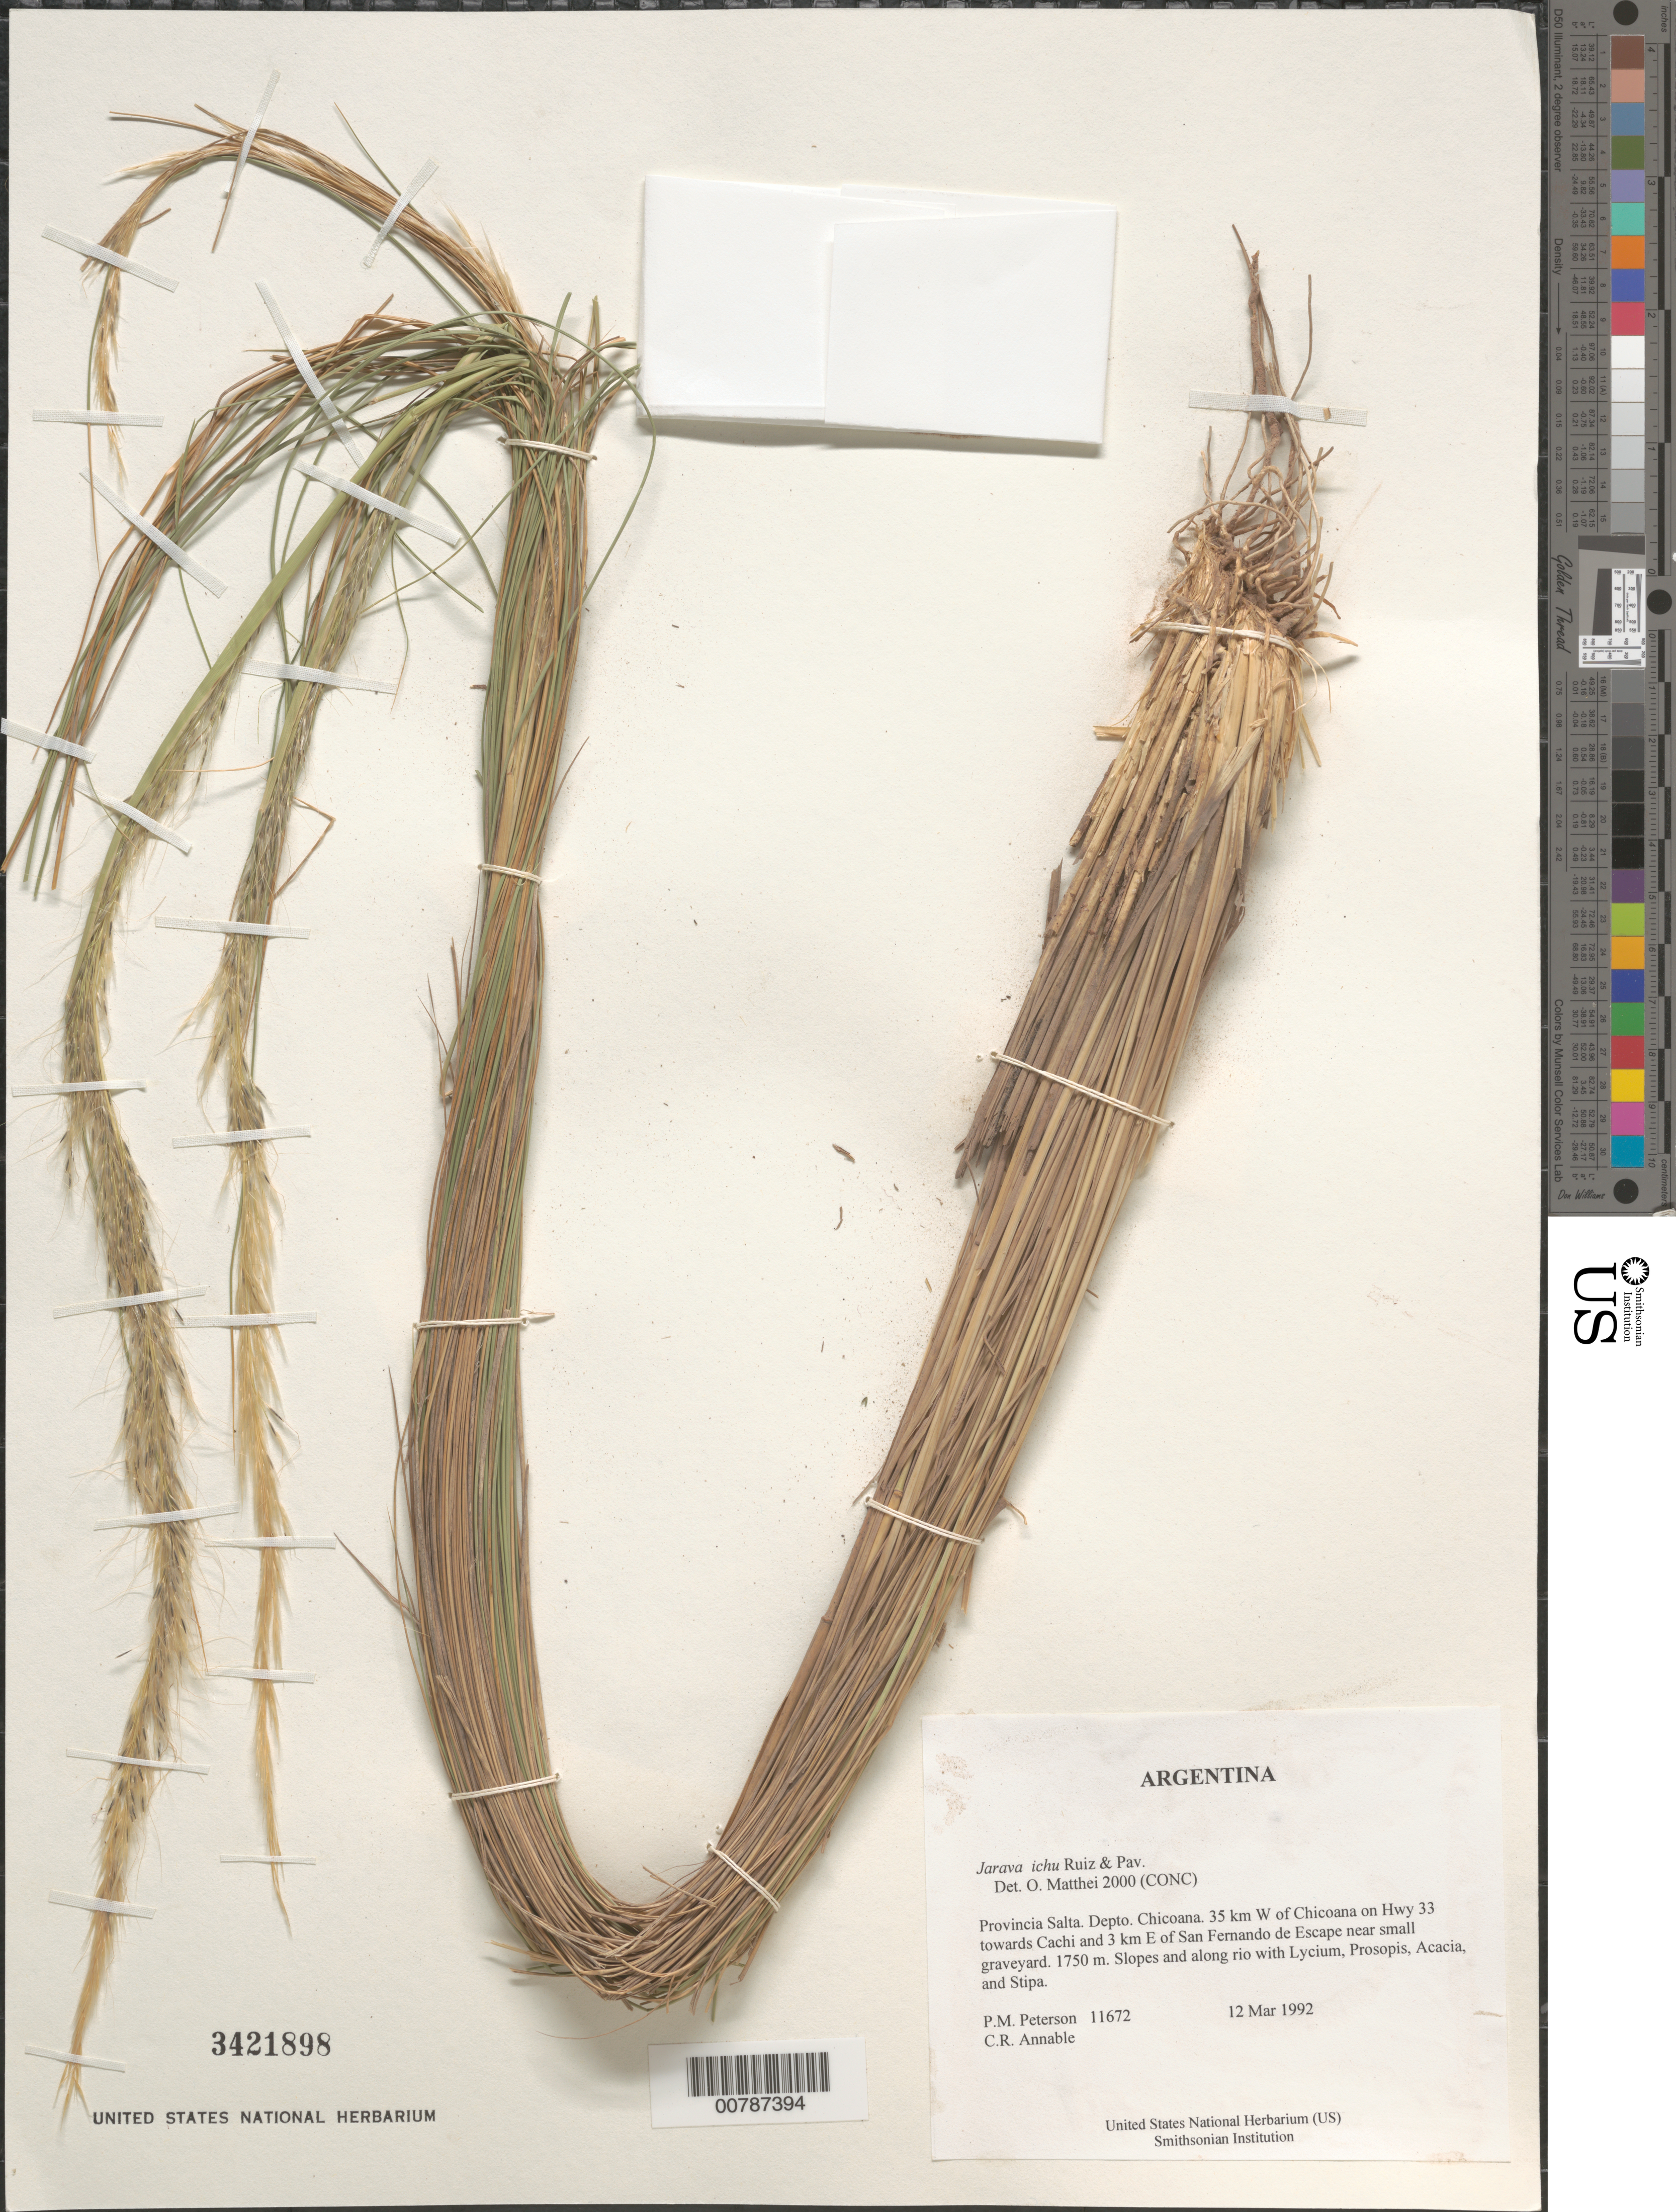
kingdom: Plantae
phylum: Tracheophyta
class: Liliopsida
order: Poales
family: Poaceae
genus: Jarava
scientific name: Jarava ichu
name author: Ruiz & Pav.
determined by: Matthei, O. R.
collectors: P. M. Peterson & C. R. Annable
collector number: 11672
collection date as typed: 12 Mar 1992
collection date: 1992-03-12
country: Argentina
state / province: Salta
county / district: Chicoana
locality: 35 km W of Chicoana on Hwy 33 towards Cachi and 3 km E of San Fernando de Escape near small graveyard.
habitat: Slopes and along rio with Lycium, Prosopis, Acacia, and Stipa.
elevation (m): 1750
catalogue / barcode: US 3421898